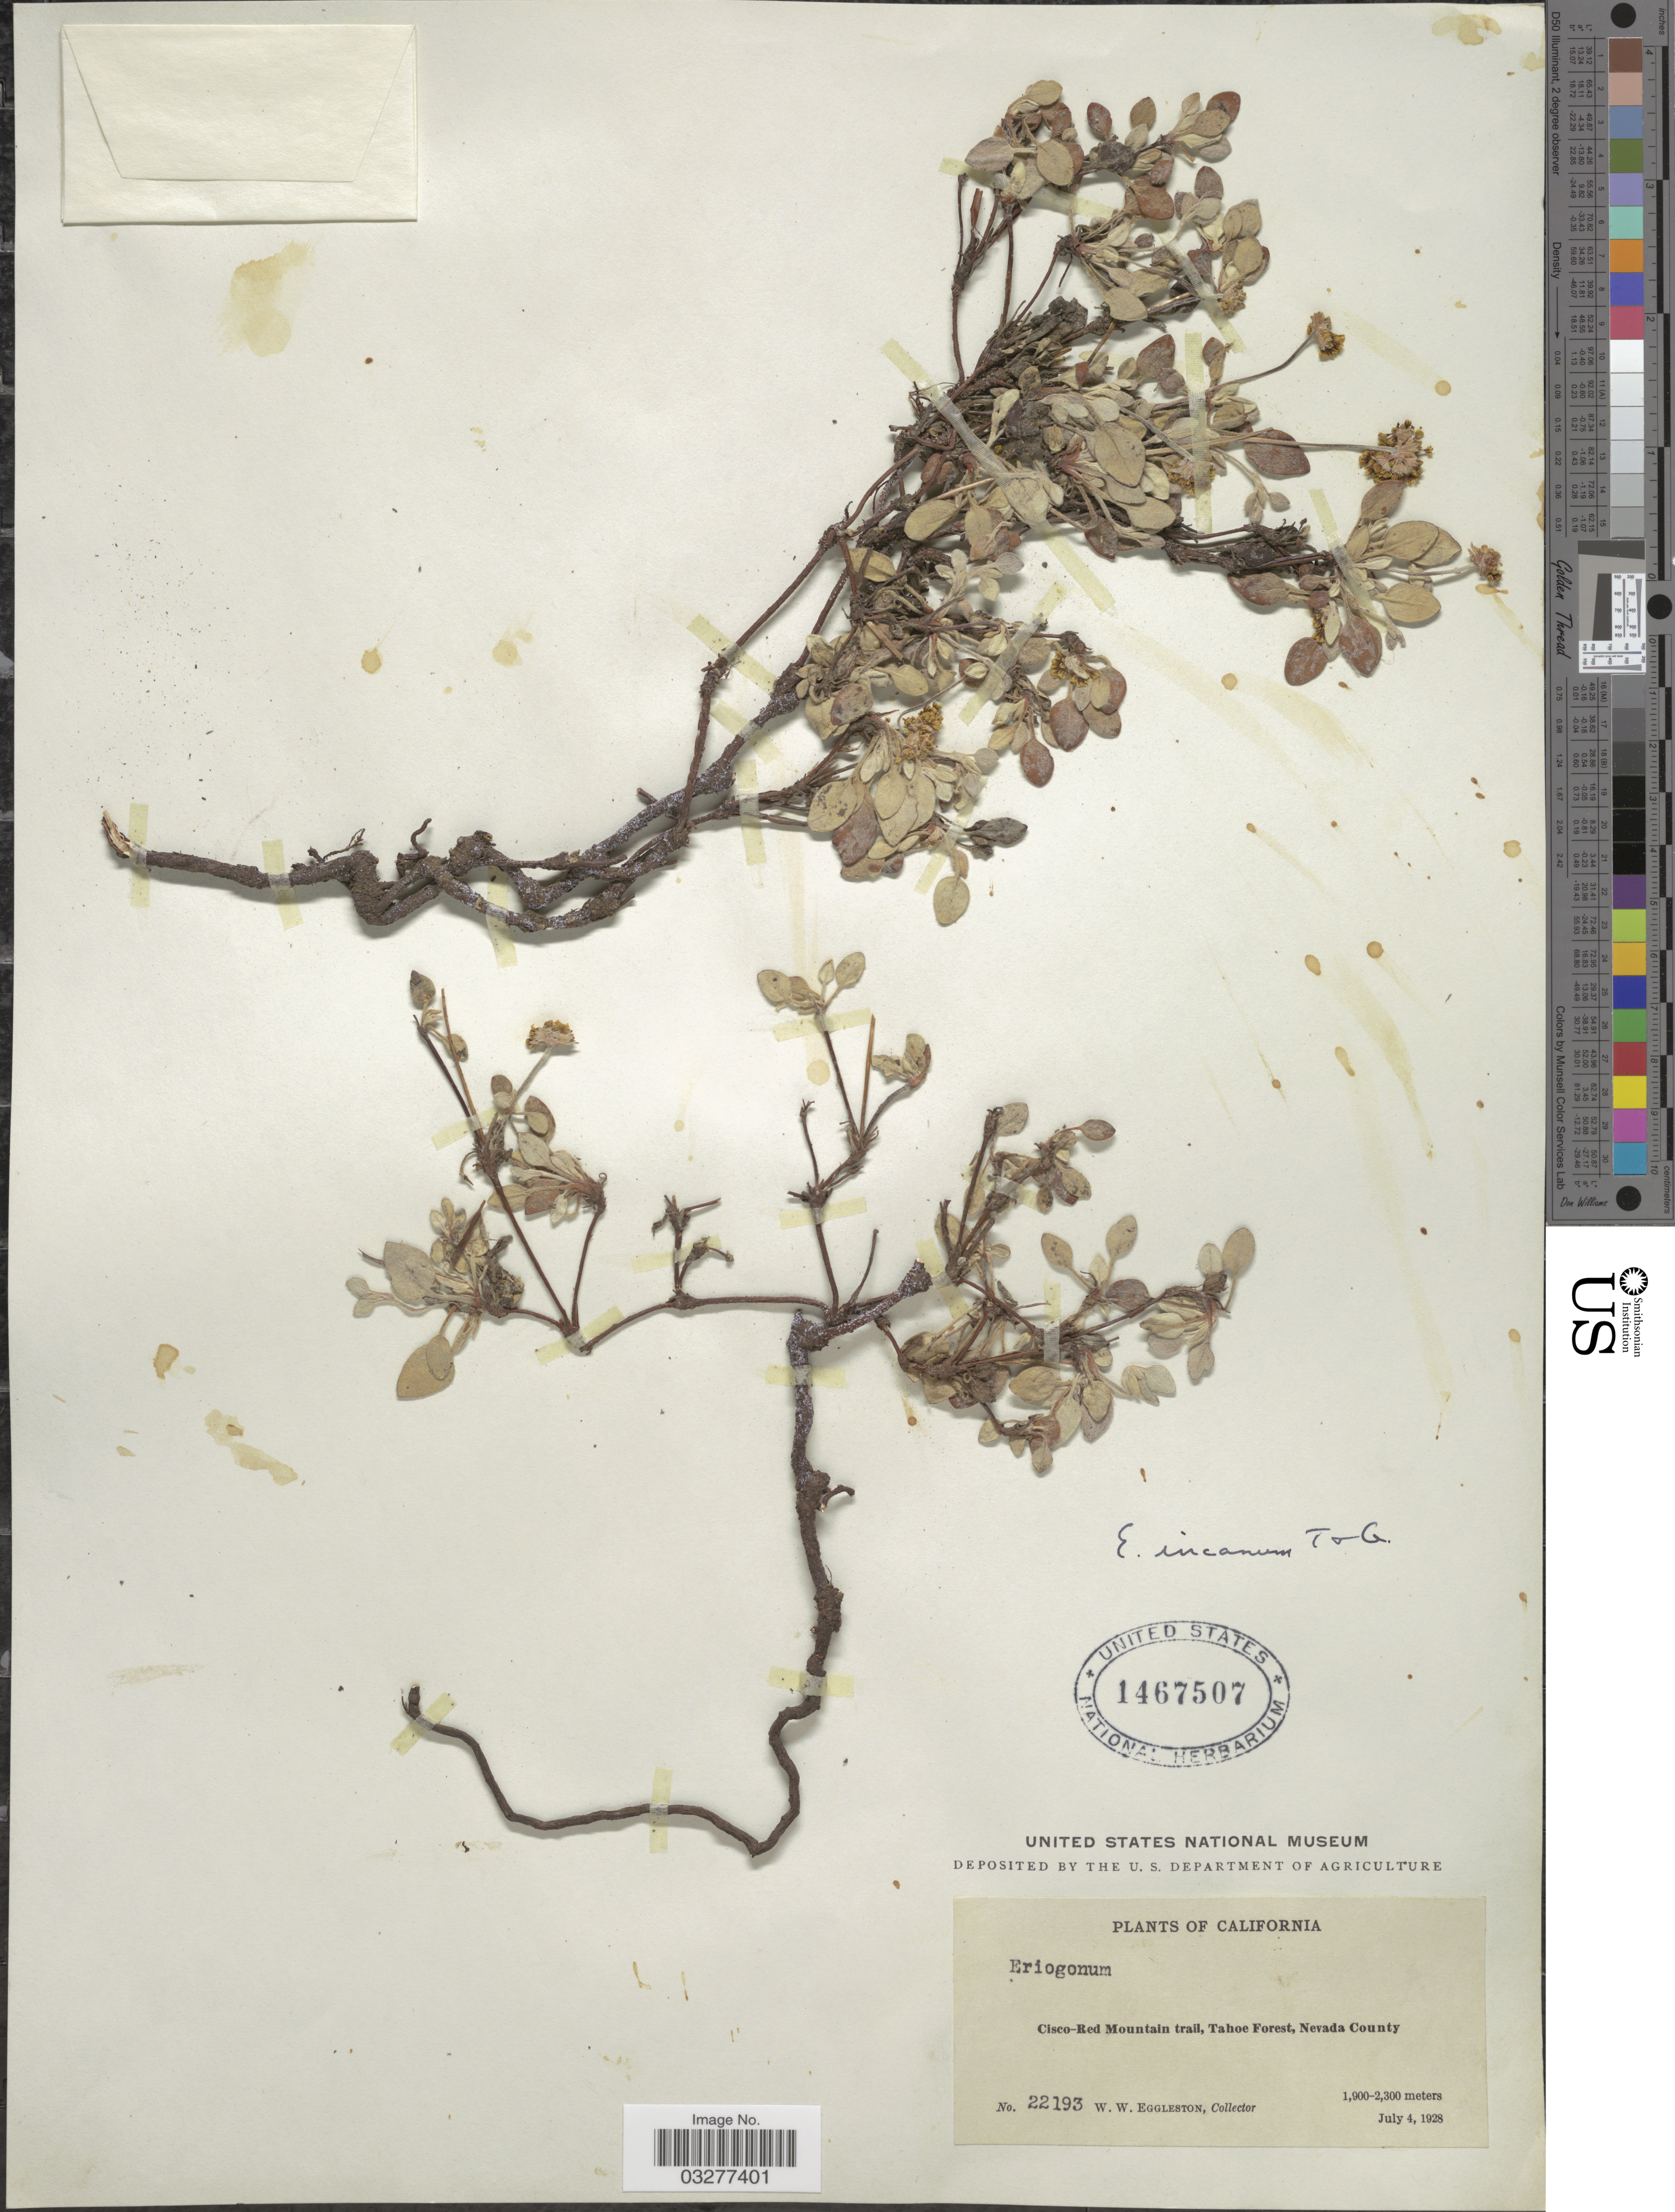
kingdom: Plantae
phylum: Tracheophyta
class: Magnoliopsida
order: Caryophyllales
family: Polygonaceae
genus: Eriogonum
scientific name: Eriogonum incanum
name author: Torr. & A. Gray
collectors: W. W. Eggleston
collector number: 22193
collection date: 1928-07-04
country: United States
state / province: California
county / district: Nevada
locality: Cisco-Red Mountain trail, Tahoe Forest, Nevada County.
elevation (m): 1900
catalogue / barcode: US 1467507